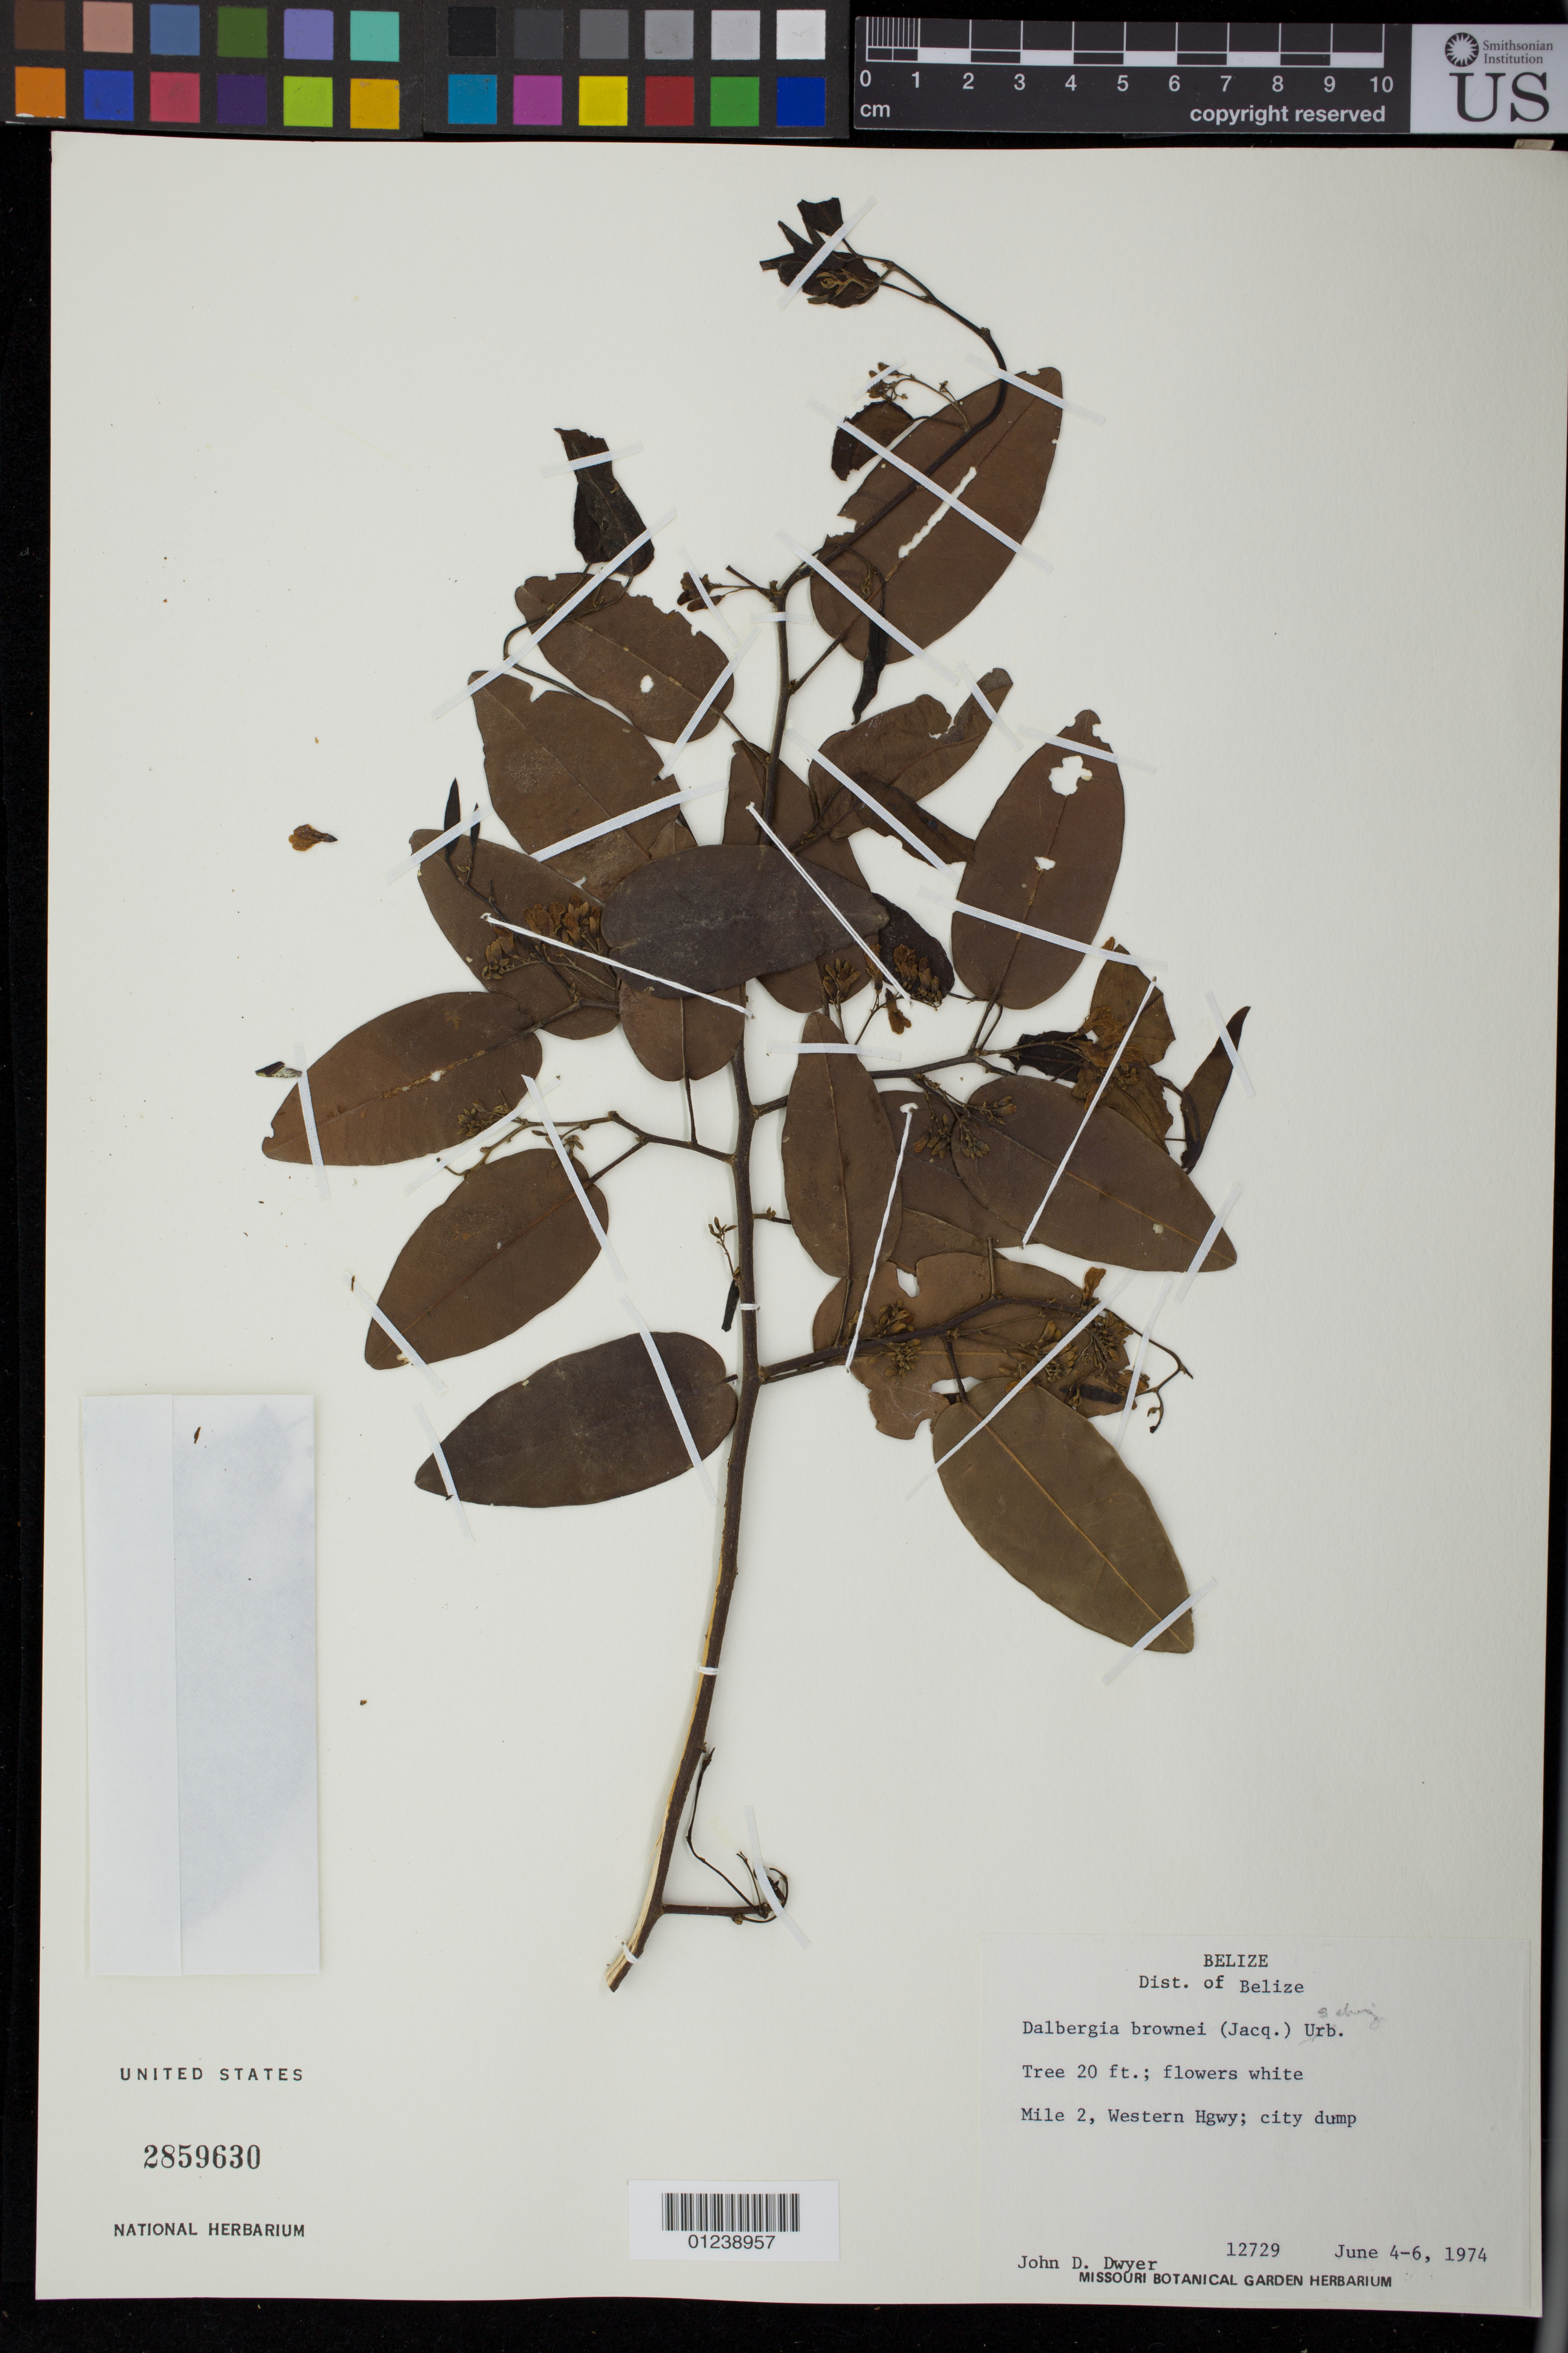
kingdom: Plantae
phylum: Tracheophyta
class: Magnoliopsida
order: Fabales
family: Fabaceae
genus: Dalbergia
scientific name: Dalbergia brownei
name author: (Jacq.) Schinz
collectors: J. D. Dwyer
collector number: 12729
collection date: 1974-06-04/1974-06-06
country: Belize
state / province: Belize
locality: Mile 2, Western Hgwy; city dump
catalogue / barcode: US 2859630